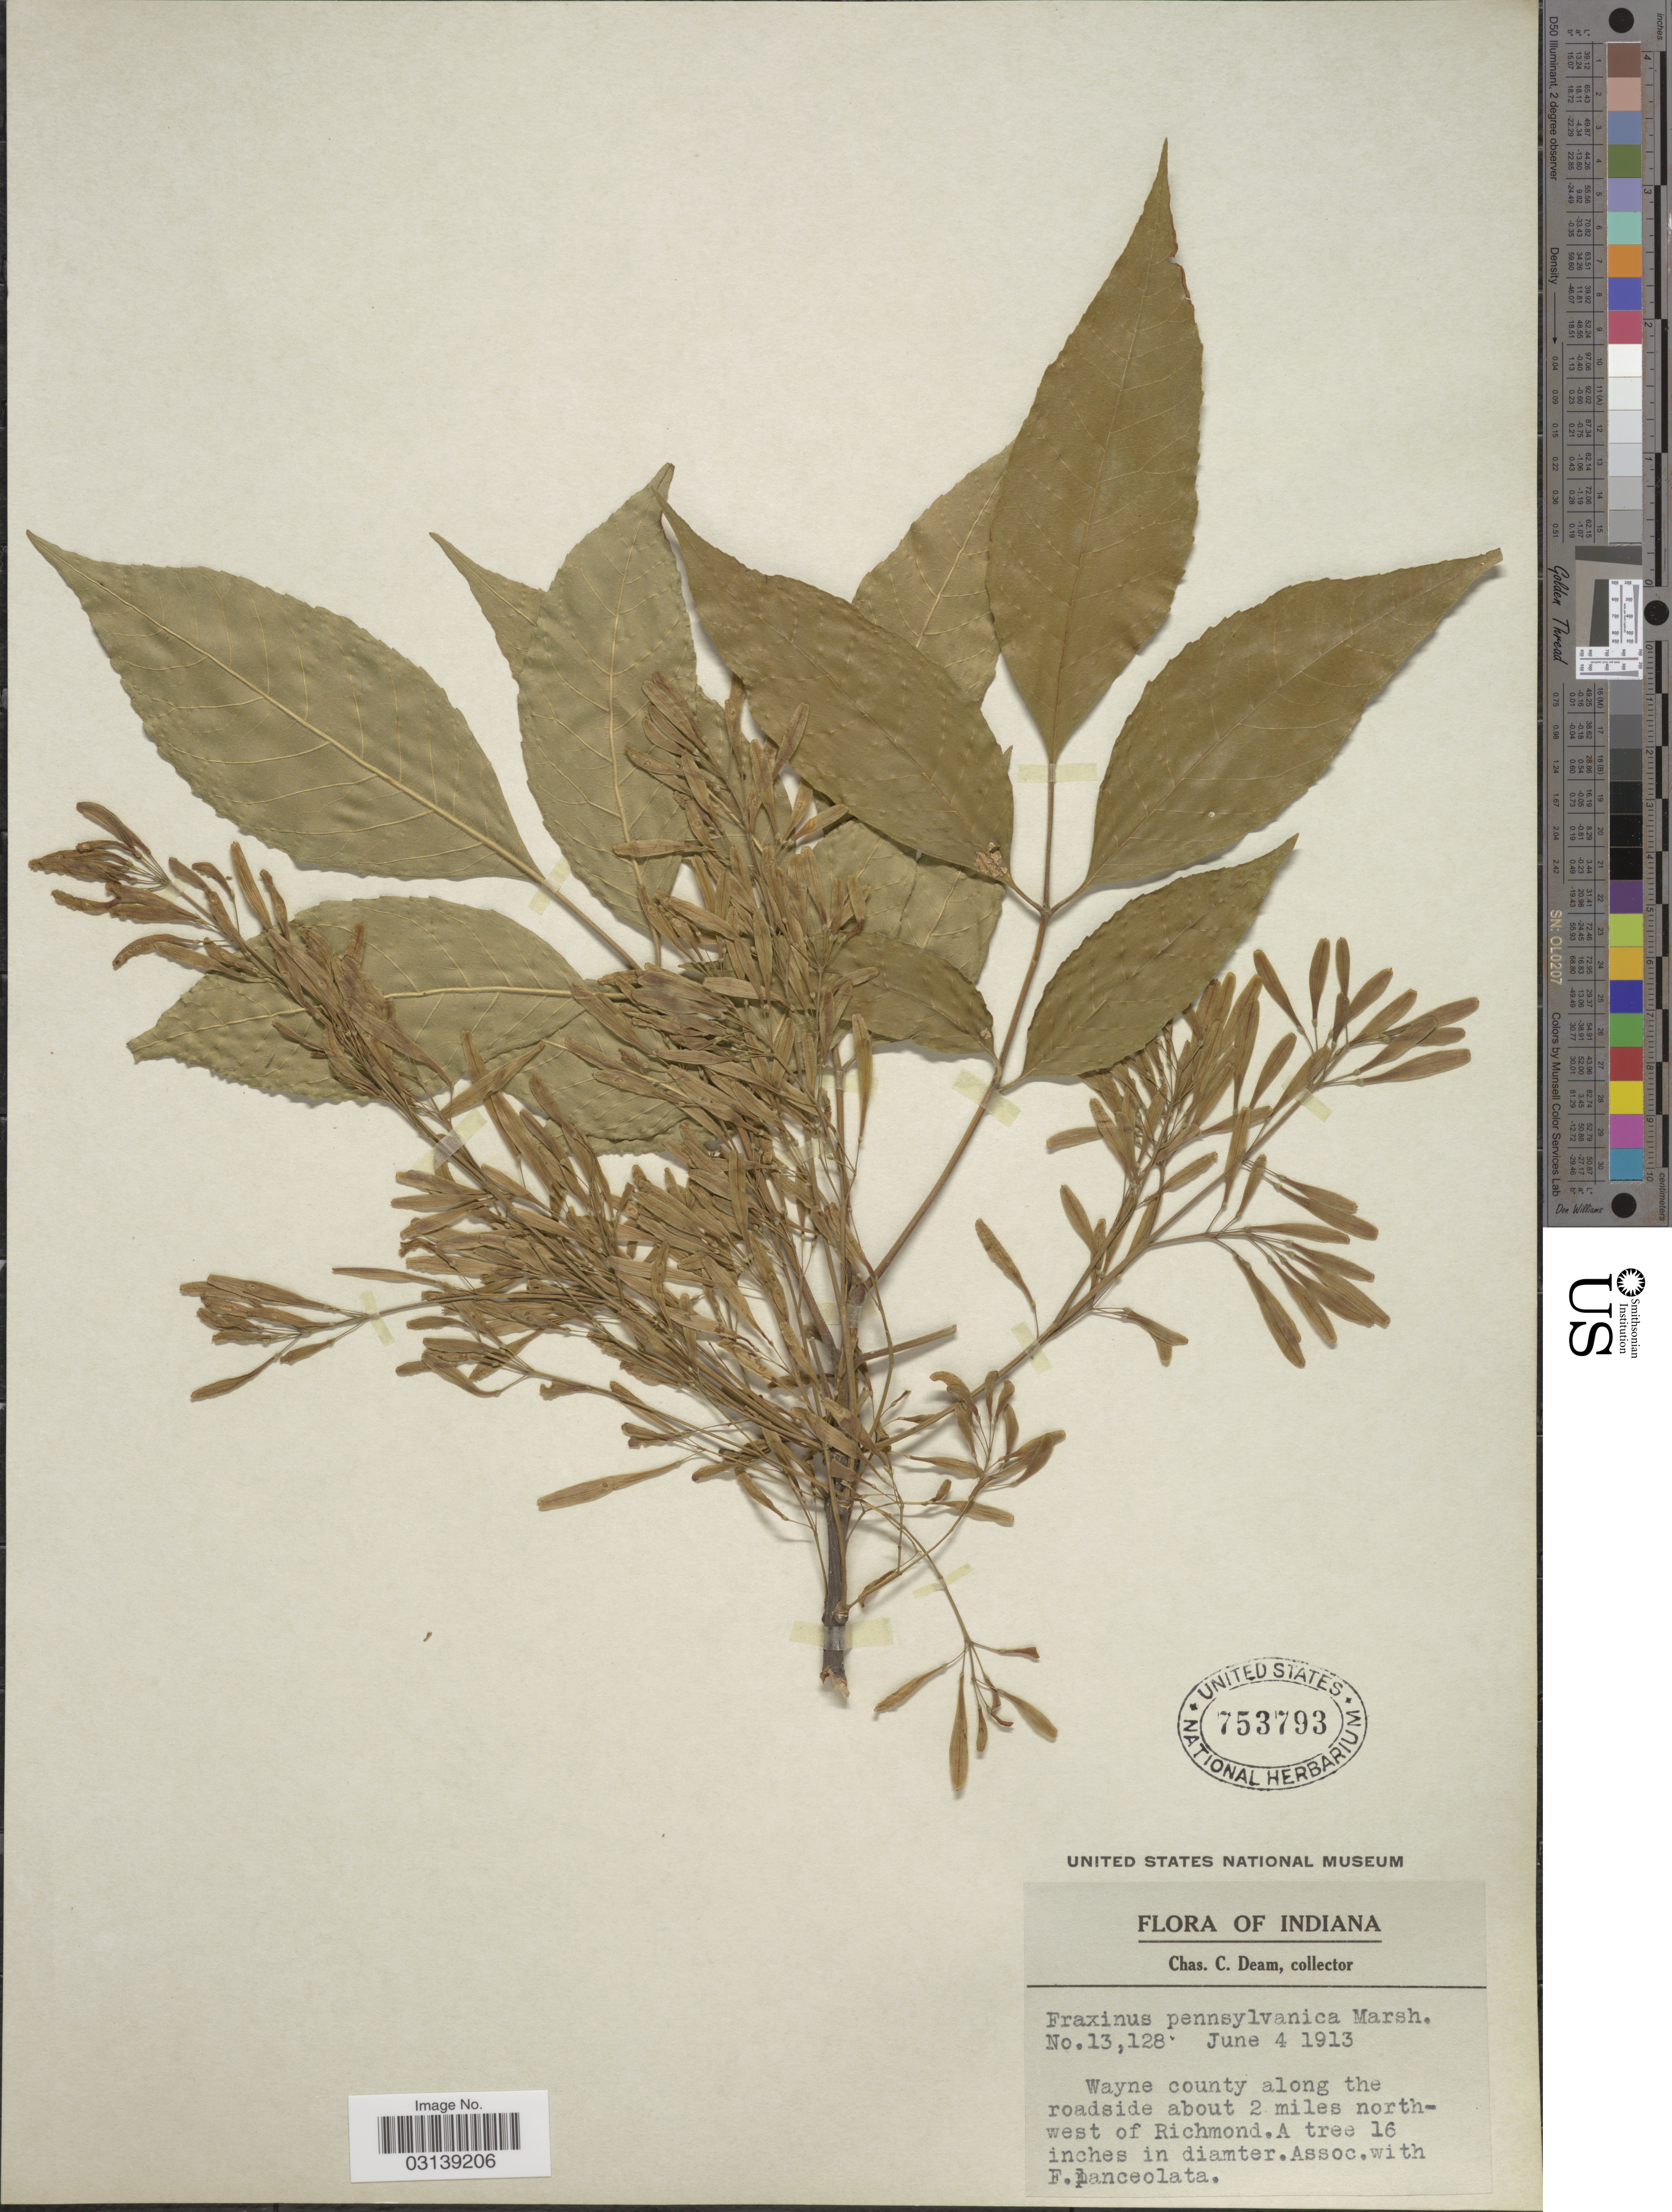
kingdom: Plantae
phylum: Tracheophyta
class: Magnoliopsida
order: Lamiales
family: Oleaceae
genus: Fraxinus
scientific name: Fraxinus pennsylvanica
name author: Marshall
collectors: C. C. Deam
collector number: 13128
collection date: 1913-06-04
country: United States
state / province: Indiana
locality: Wayne county along the roadside about 2 miles north-west of Richmond.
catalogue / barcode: US 753793